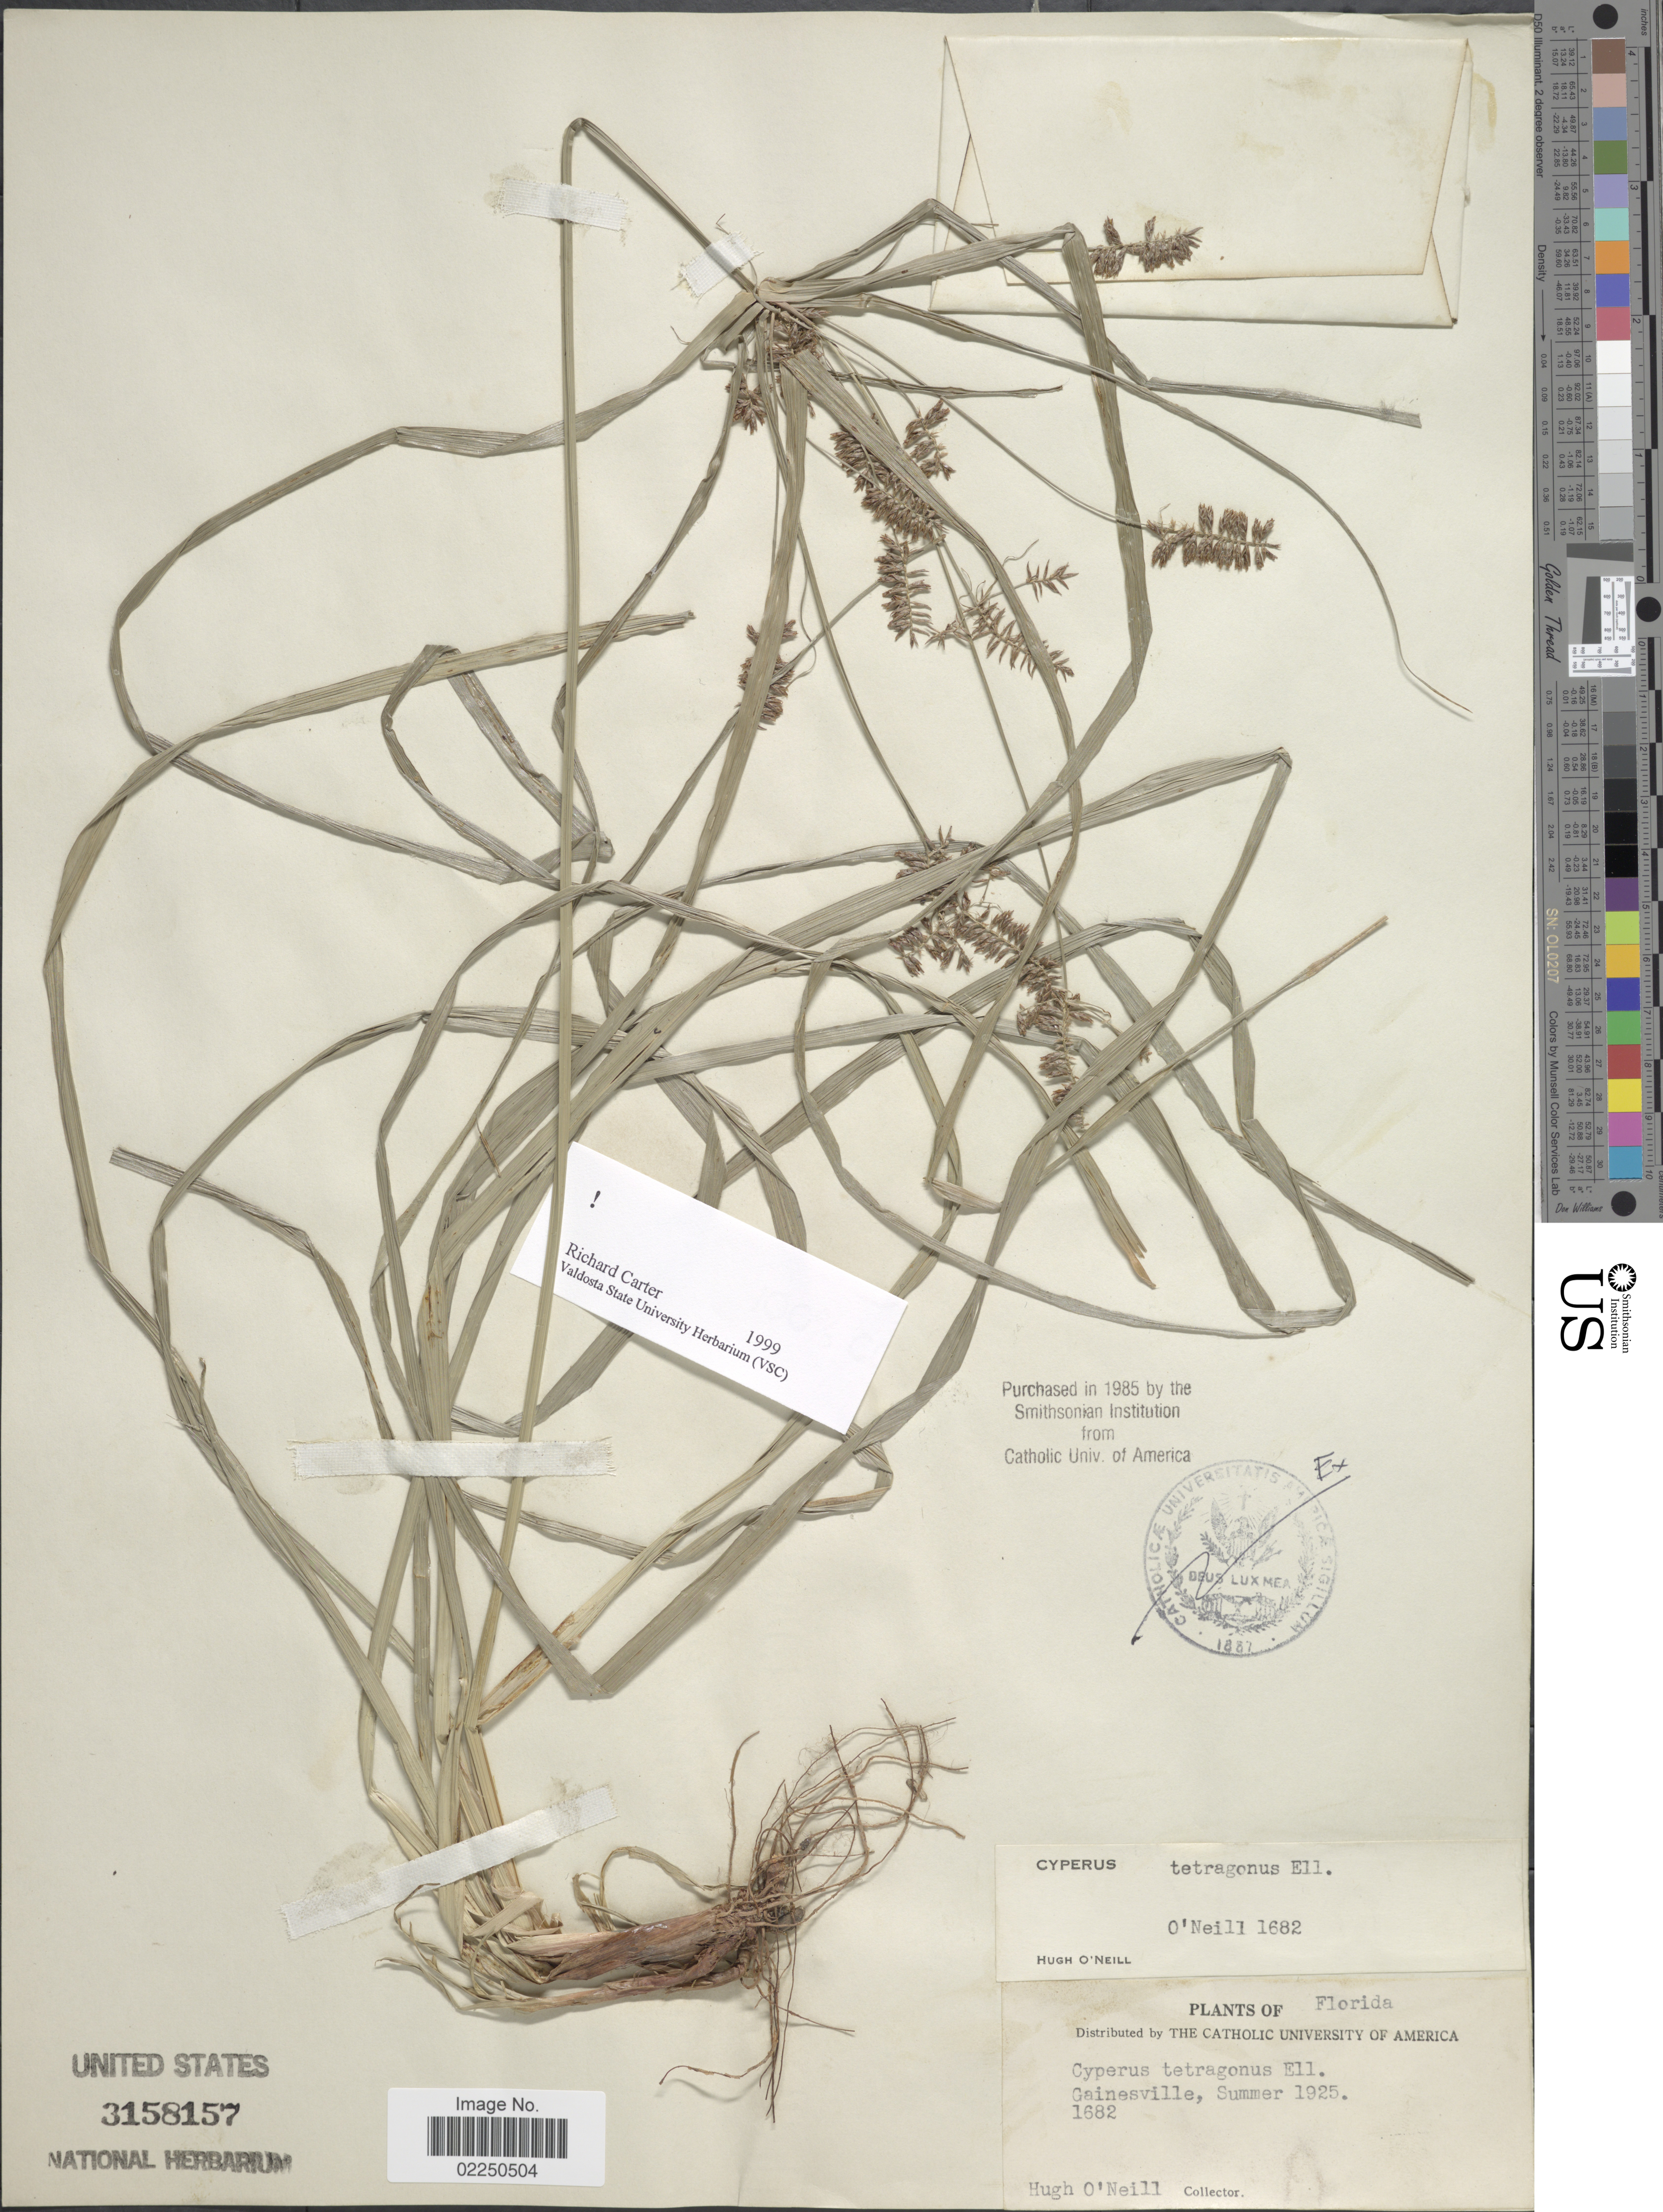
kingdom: Plantae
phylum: Tracheophyta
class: Liliopsida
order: Poales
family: Cyperaceae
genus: Cyperus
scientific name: Cyperus tetragonus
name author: Elliott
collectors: H. O'Neill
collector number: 1682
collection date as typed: Summer 1925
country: United States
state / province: Florida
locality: Gainesville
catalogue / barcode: US 3158157